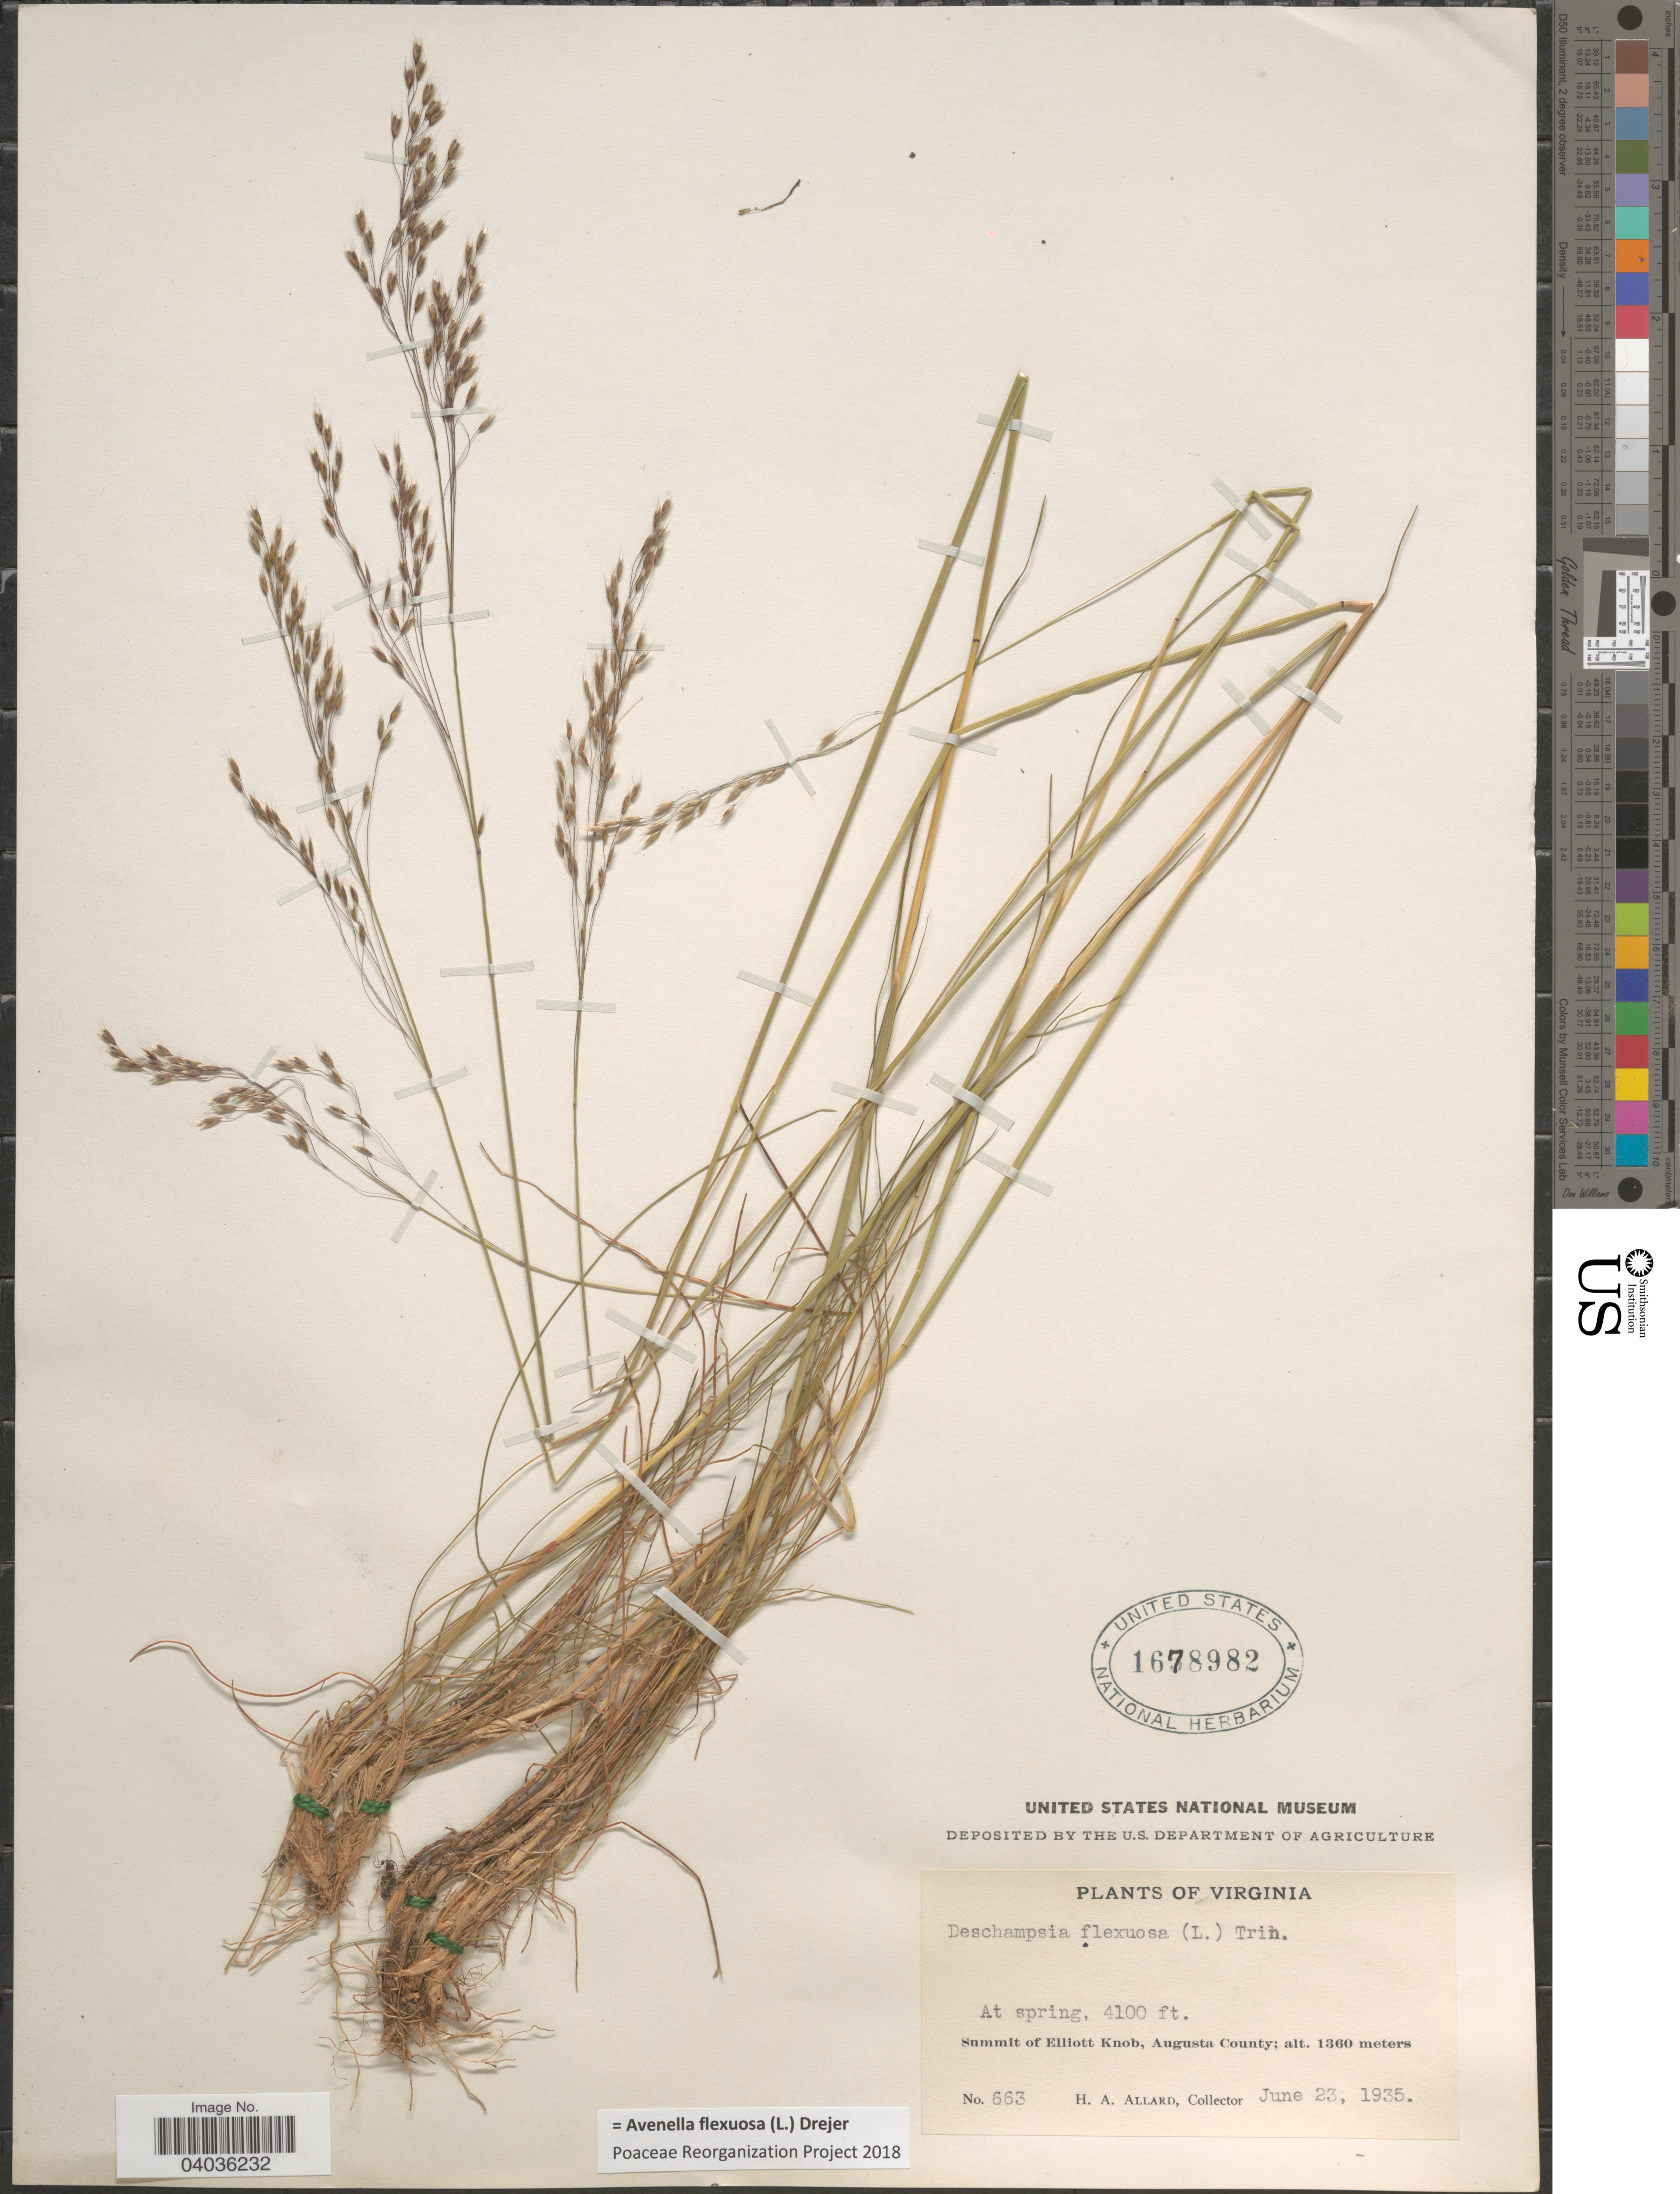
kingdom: Plantae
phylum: Tracheophyta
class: Liliopsida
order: Poales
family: Poaceae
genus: Avenella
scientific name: Avenella flexuosa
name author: (L.) Drejer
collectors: H. A. Allard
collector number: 663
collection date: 1935-06-23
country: United States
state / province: Virginia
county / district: Augusta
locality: At spring. Summit of Elliott Knob, Augusta County.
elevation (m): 1360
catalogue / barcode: US 1678982